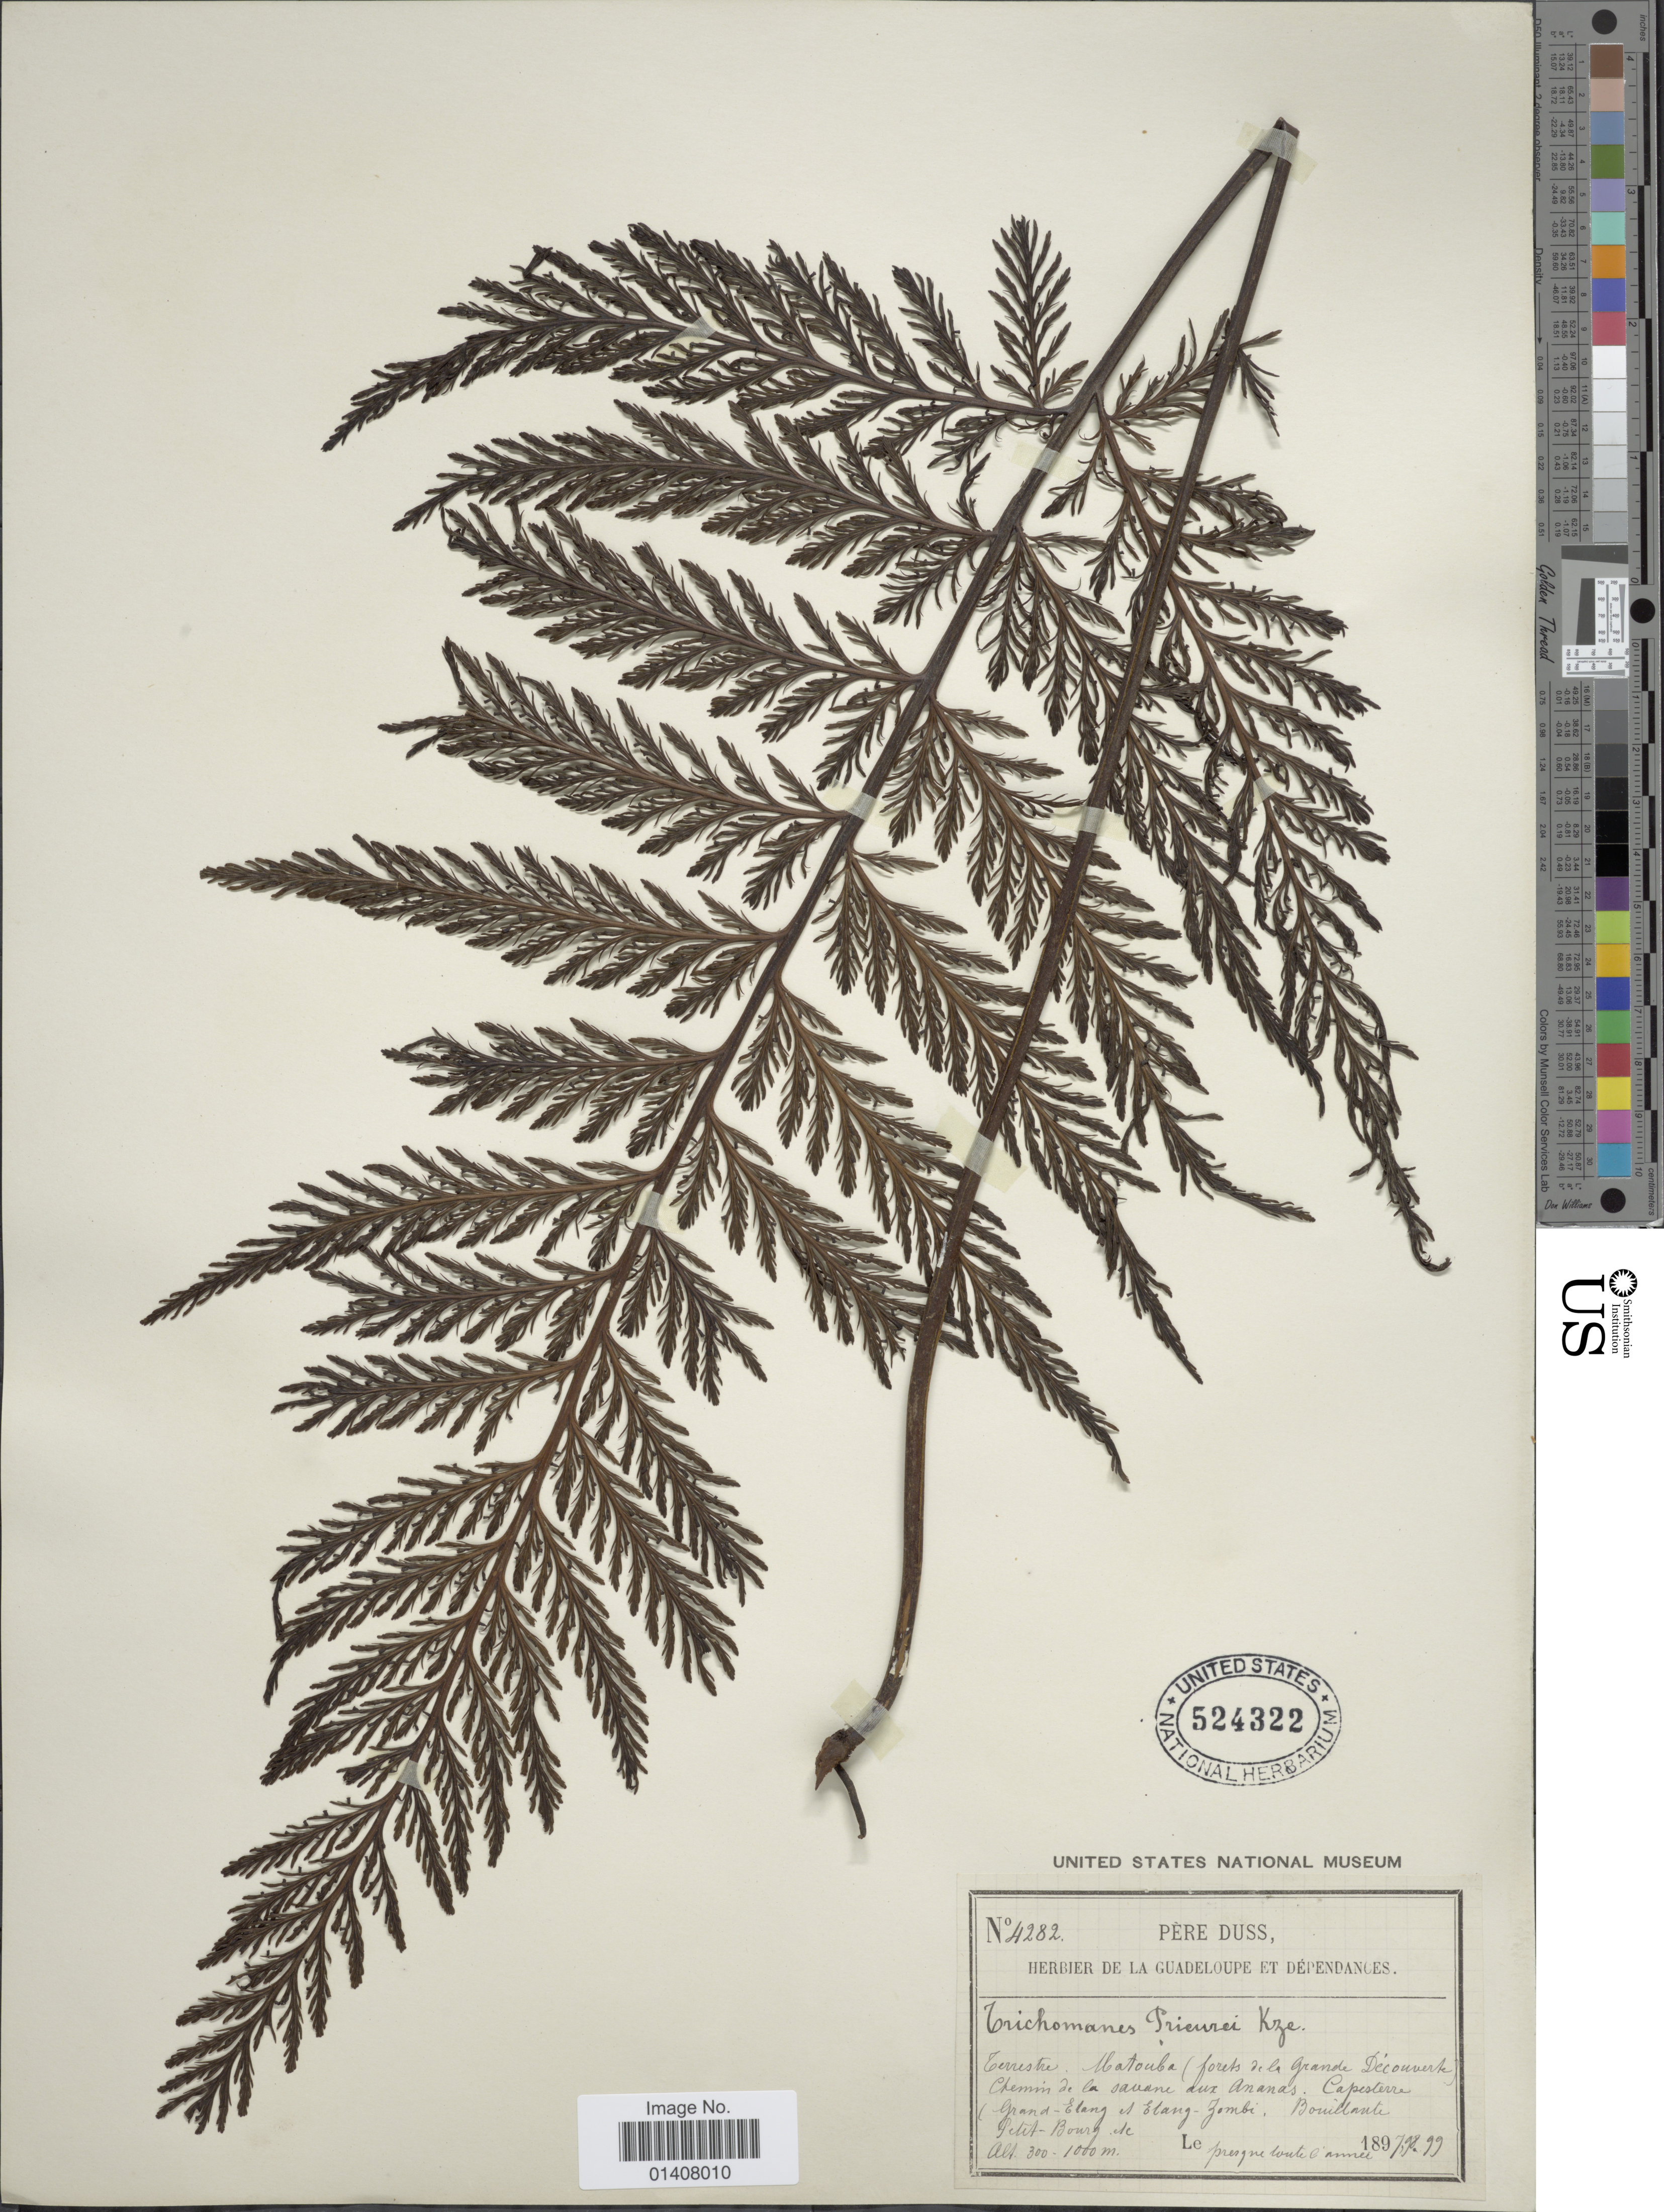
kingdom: Plantae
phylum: Tracheophyta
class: Polypodiopsida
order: Hymenophyllales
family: Hymenophyllaceae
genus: Trichomanes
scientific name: Trichomanes elegans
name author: Rich.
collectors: Père Duss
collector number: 4282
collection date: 1897/1899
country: Guadeloupe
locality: Matouba (forets de la Grande Découverte) chemin de la savane aux Ananas, Capesterre (Grand-Etang) et Etang-Zombi, Bouillante, Petit-Bourg, etc.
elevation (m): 300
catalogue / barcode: US 524322